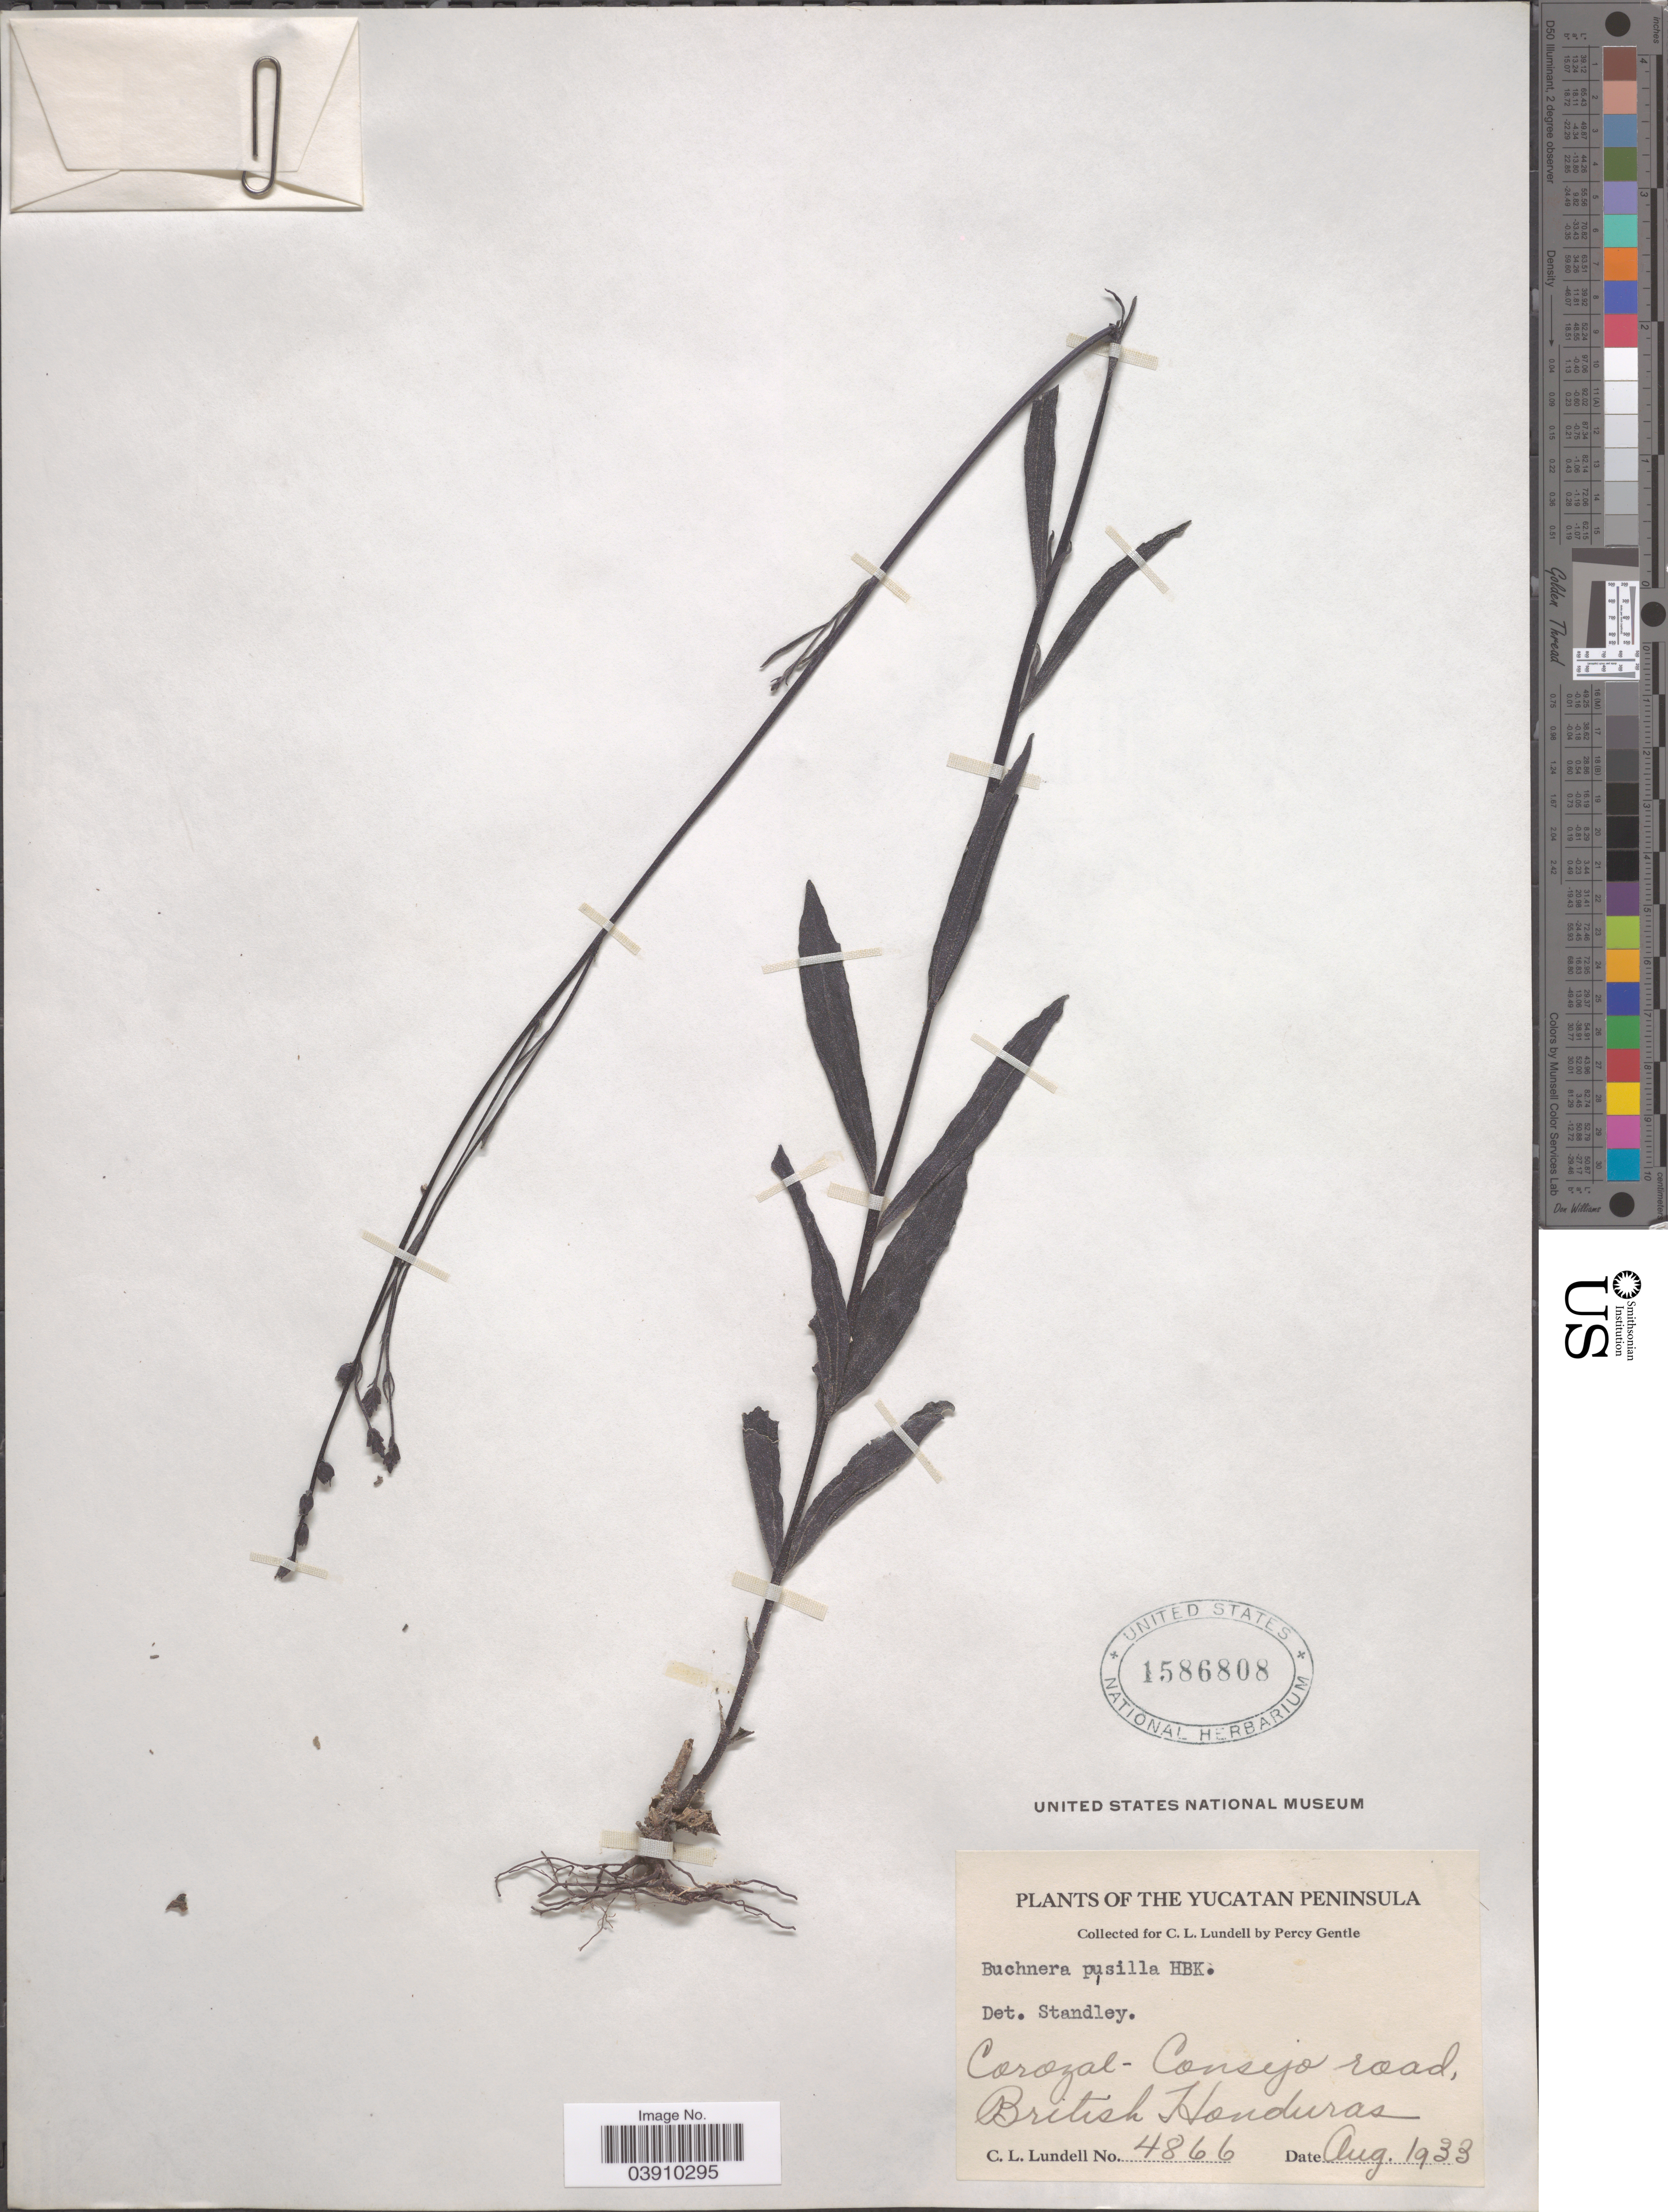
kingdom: Plantae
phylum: Tracheophyta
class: Magnoliopsida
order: Lamiales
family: Orobanchaceae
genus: Buchnera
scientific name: Buchnera pusilla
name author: Kunth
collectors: P. H. Gentle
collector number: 4866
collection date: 1933-08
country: Belize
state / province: Corozal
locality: The Yucatan Peninsula. Consejo road. British Honduras.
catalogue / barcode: US 1586808